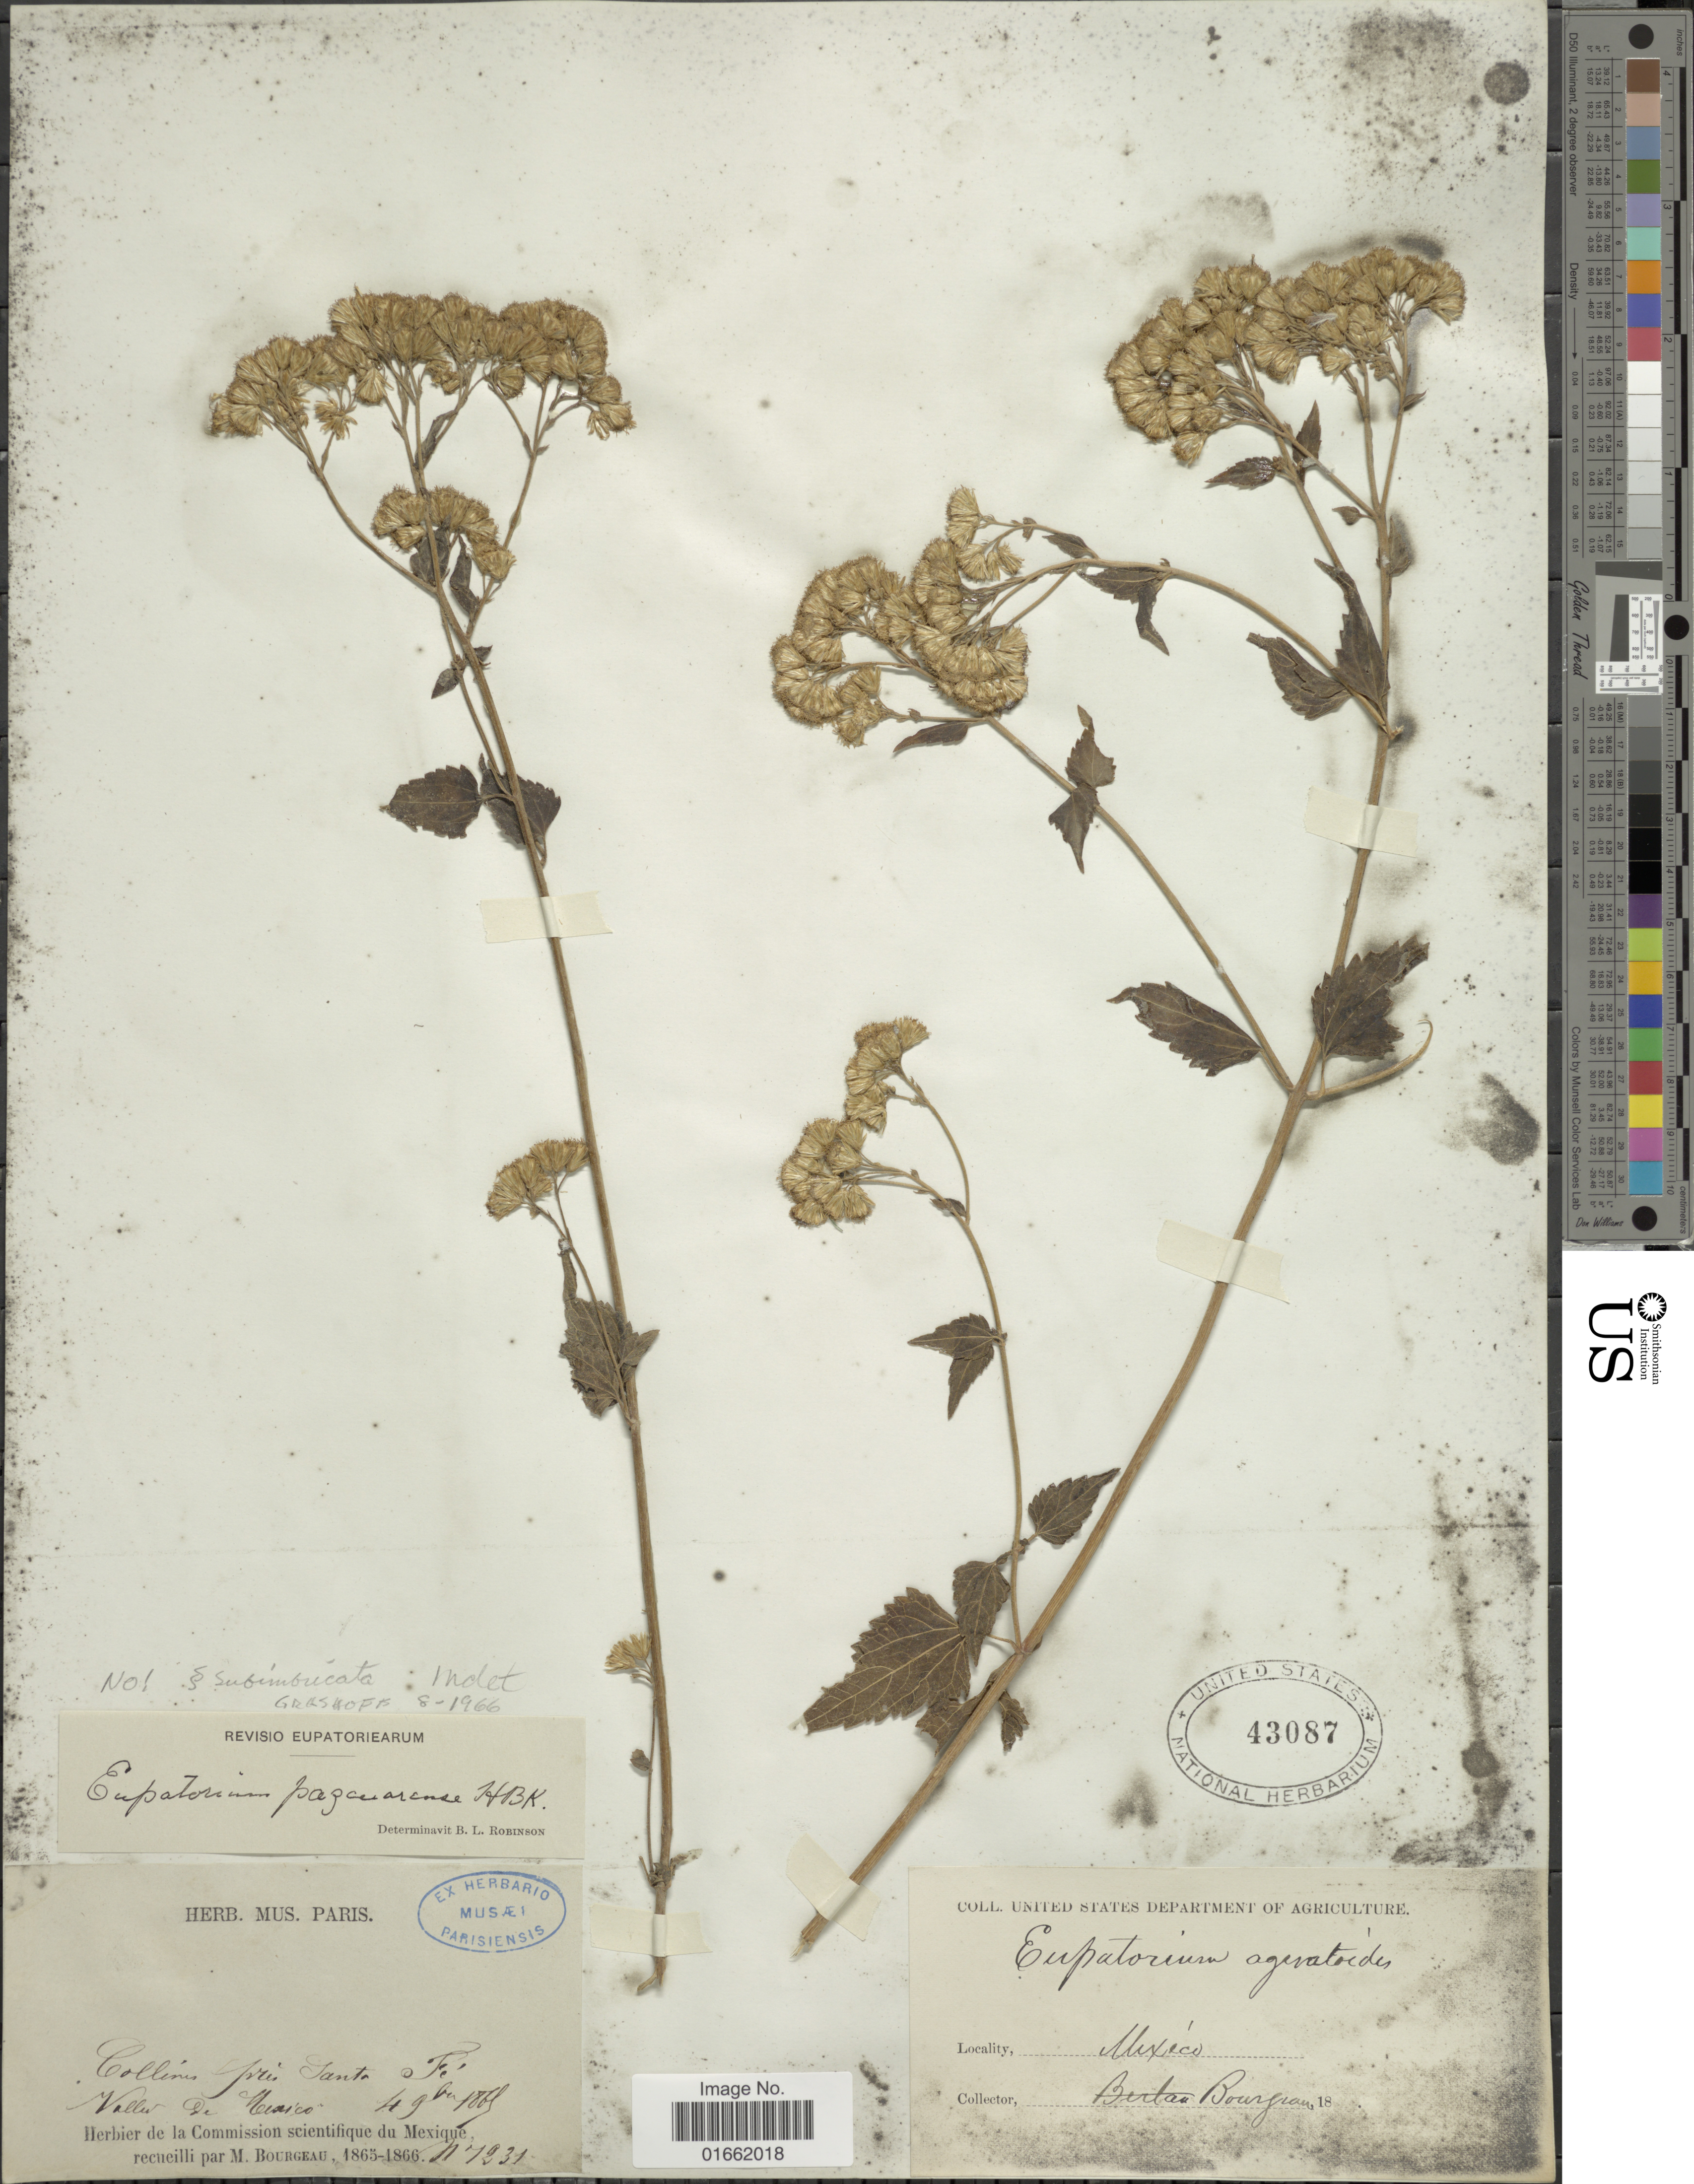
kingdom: Plantae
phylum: Tracheophyta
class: Magnoliopsida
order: Asterales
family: Asteraceae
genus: Fleischmannia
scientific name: Fleischmannia sinaloensis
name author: (B.L. Rob.) R.M. King & H. Rob.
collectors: M. Bourgeau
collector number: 7931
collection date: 1865-11-04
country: Mexico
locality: Collins près Santo Fé. Vallee de Mexico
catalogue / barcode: US 43087